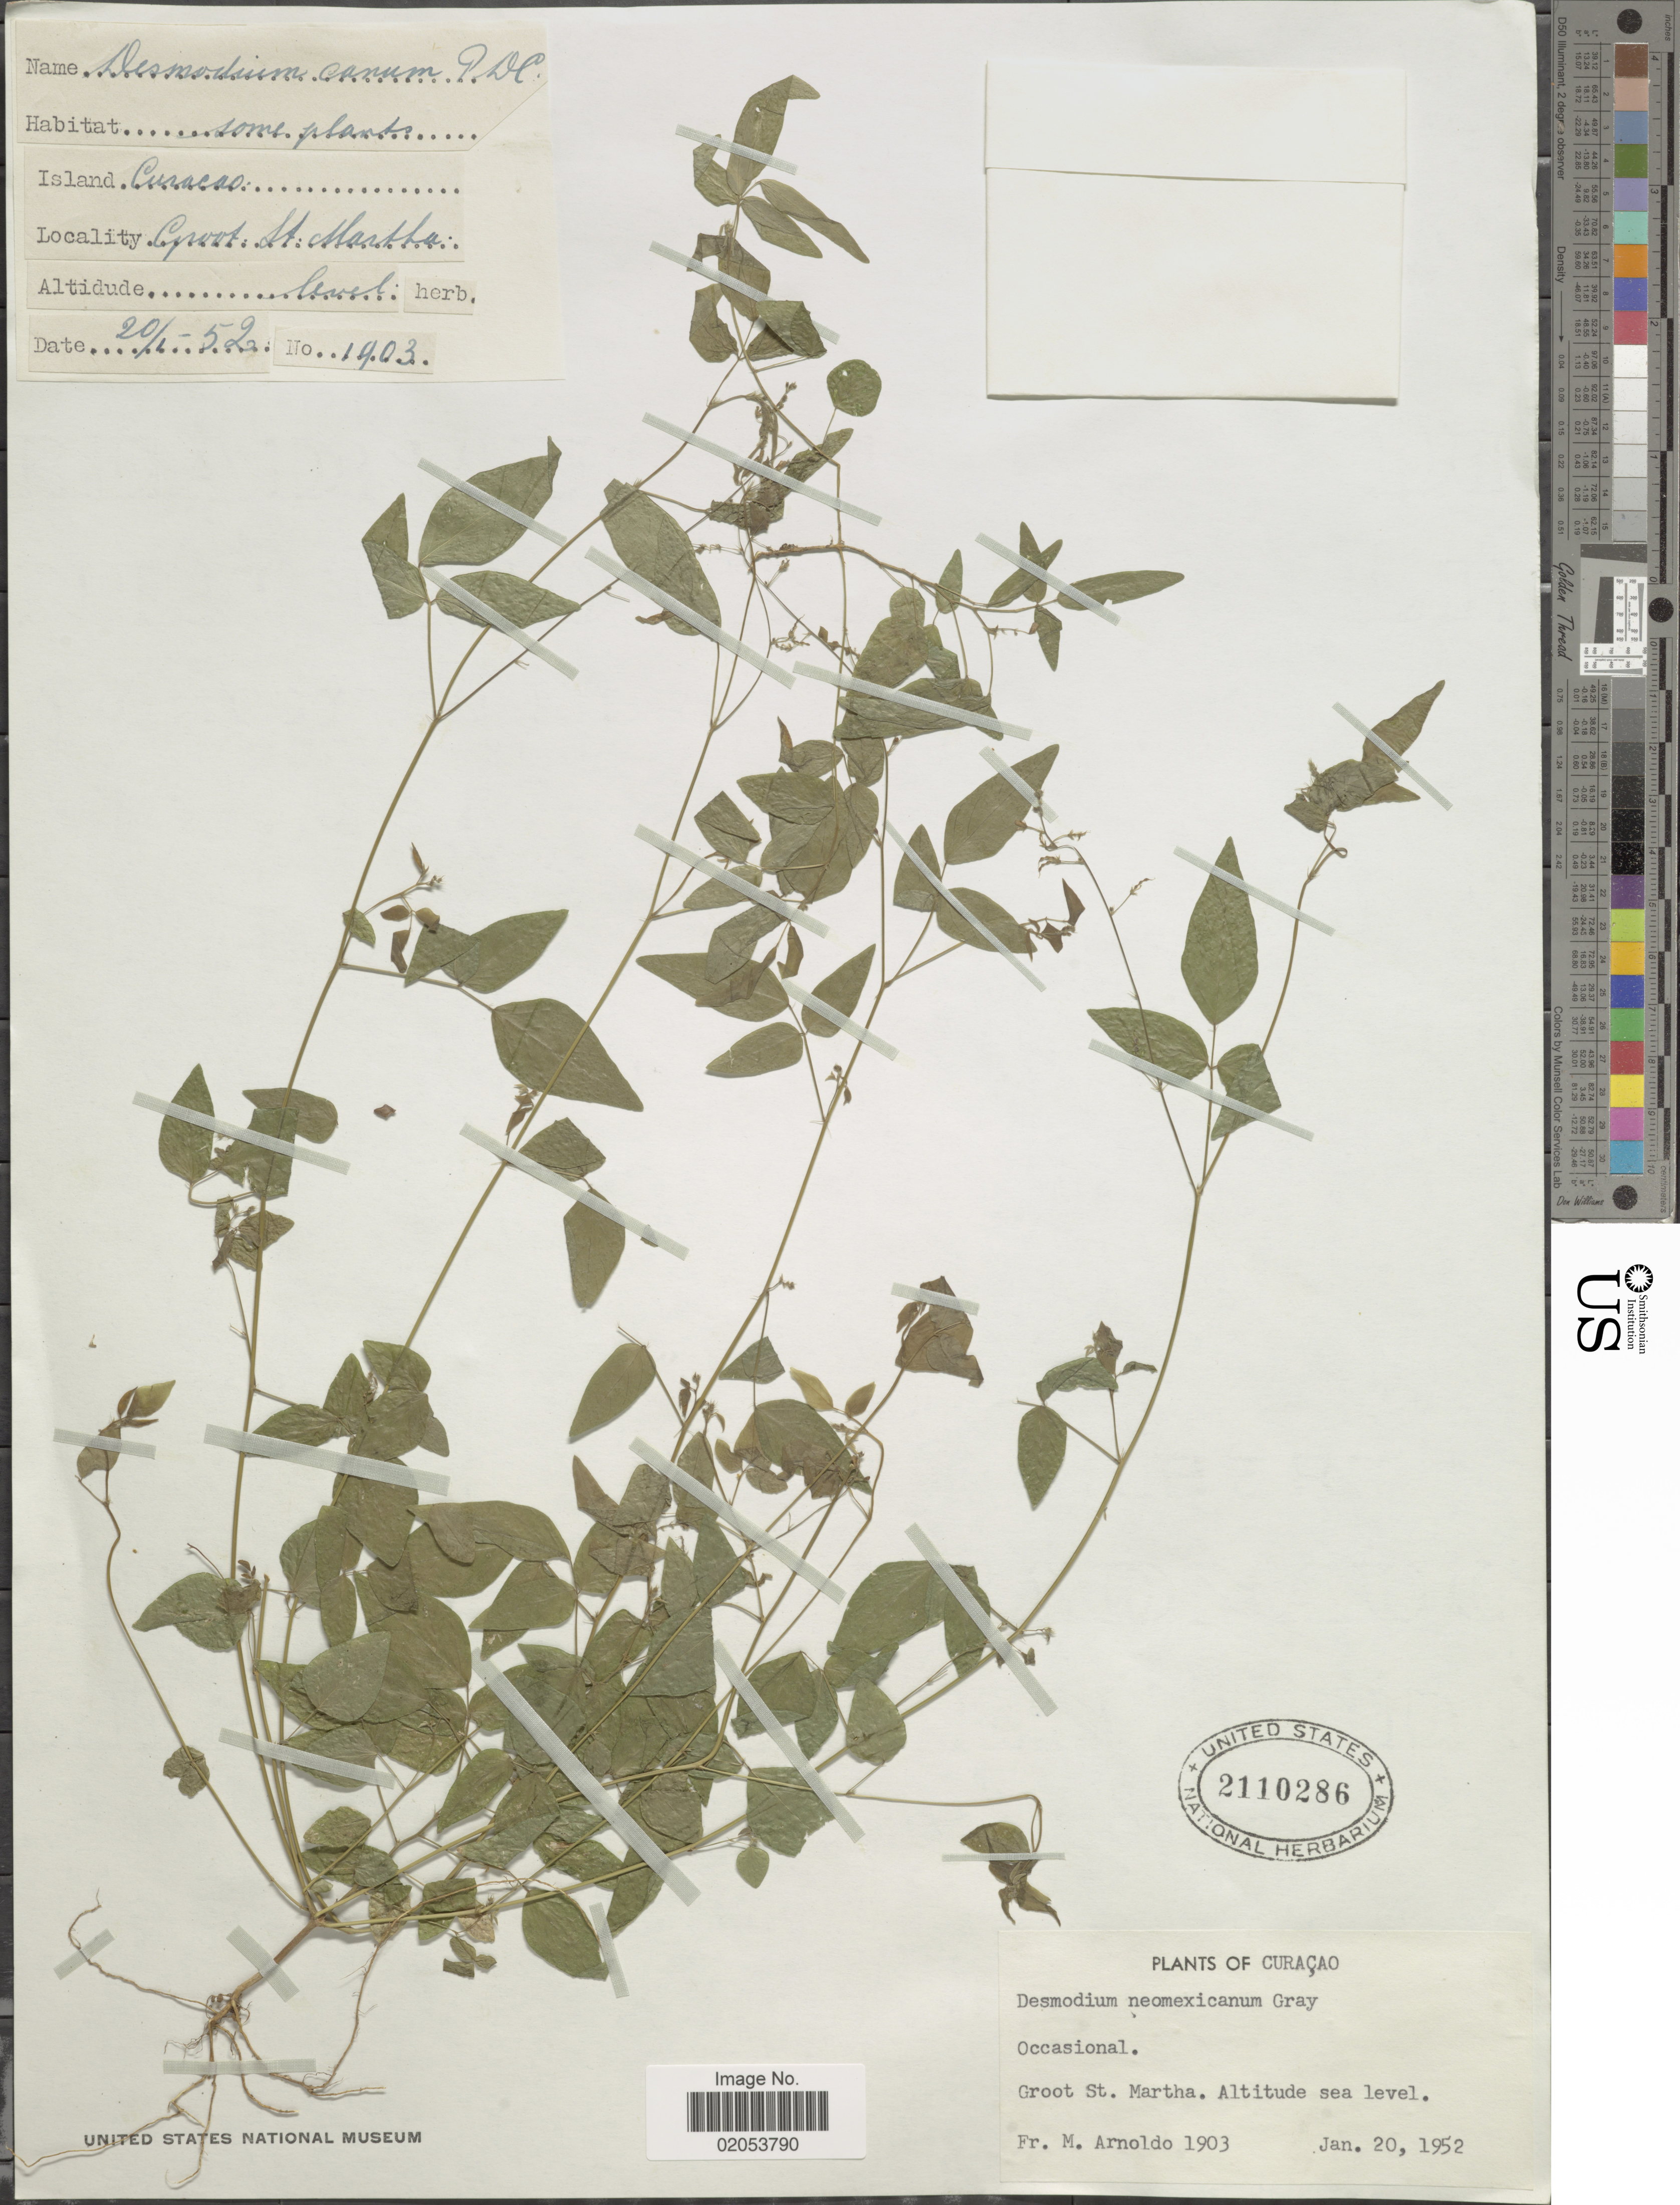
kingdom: Plantae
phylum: Tracheophyta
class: Magnoliopsida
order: Fabales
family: Fabaceae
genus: Desmodium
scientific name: Desmodium neomexicanum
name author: A. Gray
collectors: N. Arnoldo-Broeders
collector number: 1903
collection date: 1952-01-20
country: Curaçao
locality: Groot St. Martha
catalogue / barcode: US 2110286